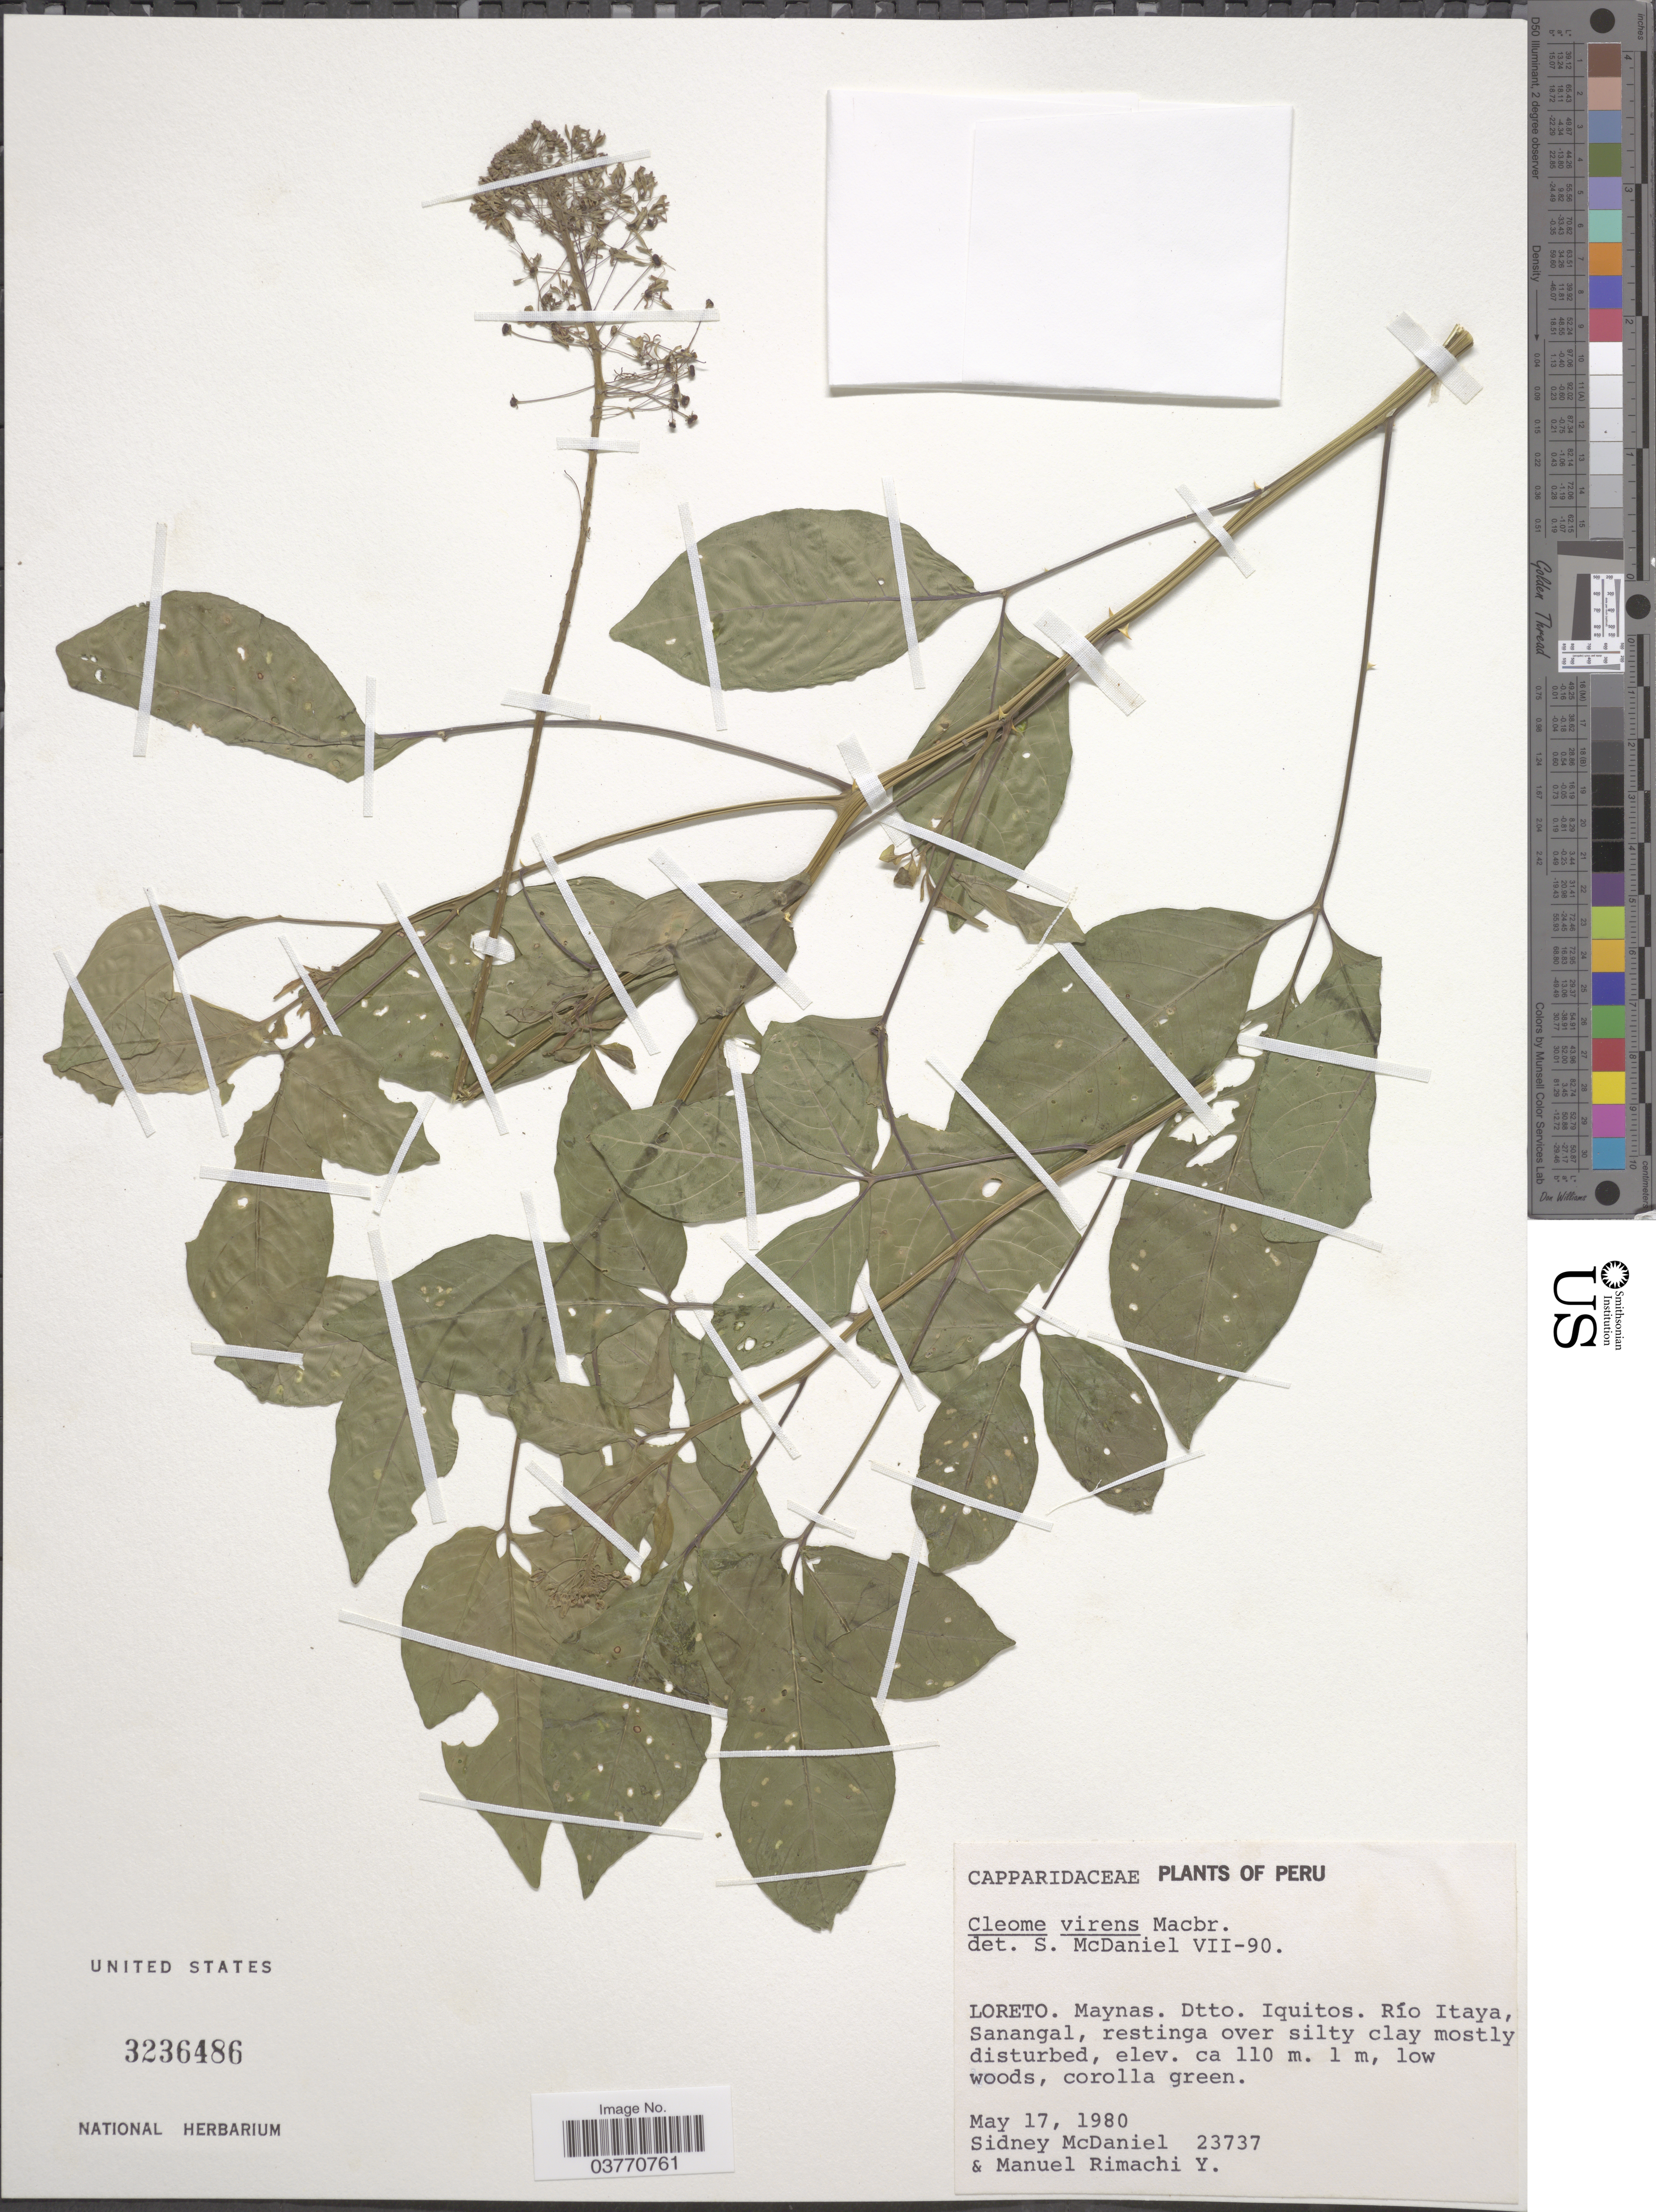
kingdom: Plantae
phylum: Tracheophyta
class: Magnoliopsida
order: Brassicales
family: Cleomaceae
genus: Tarenaya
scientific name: Tarenaya virens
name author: (J.F. Macbr.) Soares Neto & Roalson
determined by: Strong, M. T., (US), Smithsonian Institution - National Museum of Natural History (UNITED STATES)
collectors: S. McDaniel & M. Rimachi Y.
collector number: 23737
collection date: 1980-05-17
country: Peru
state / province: Loreto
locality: Maynas. Dtto. Iquitos. Río Itaya, Sanangal.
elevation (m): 110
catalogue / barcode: US 3236486